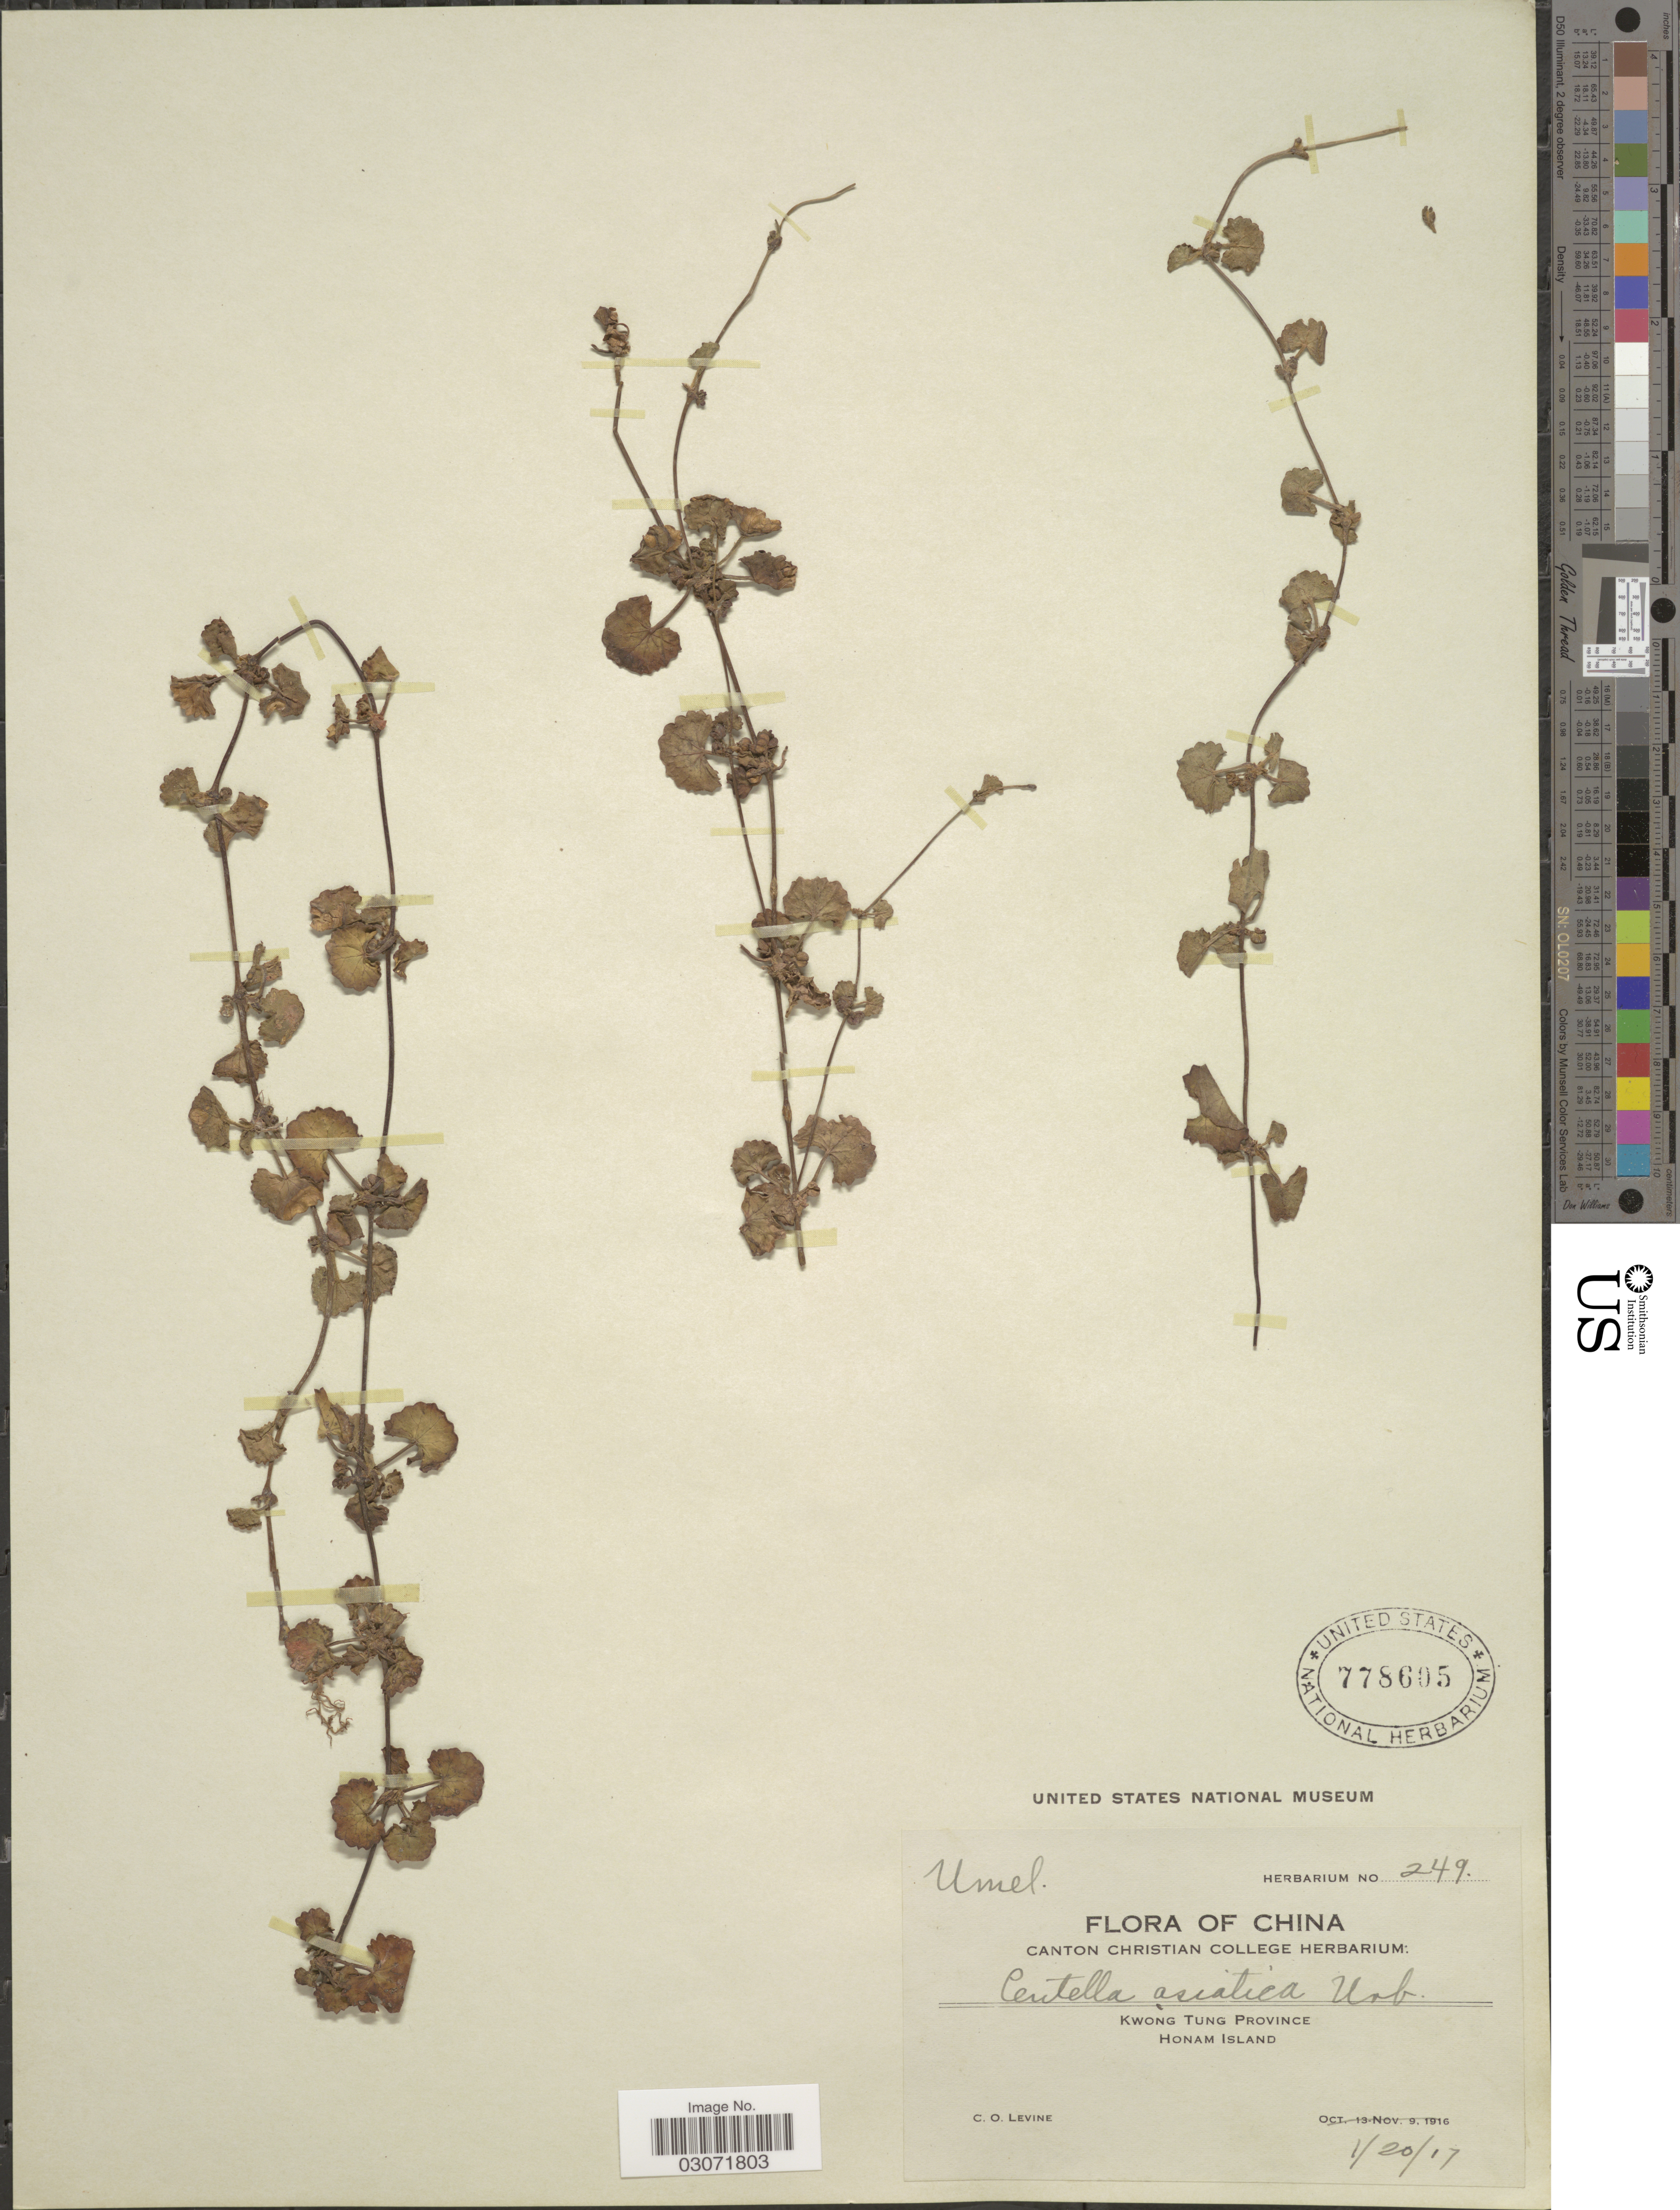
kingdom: Plantae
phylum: Tracheophyta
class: Magnoliopsida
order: Apiales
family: Apiaceae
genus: Centella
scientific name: Centella asiatica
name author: (L.) Urb.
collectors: C. O. Levine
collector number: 249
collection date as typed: Transcribed d/m/y: 20/1/17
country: China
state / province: Guangdong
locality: Kwong Tung Province, Honam Island.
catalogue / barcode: US 778605